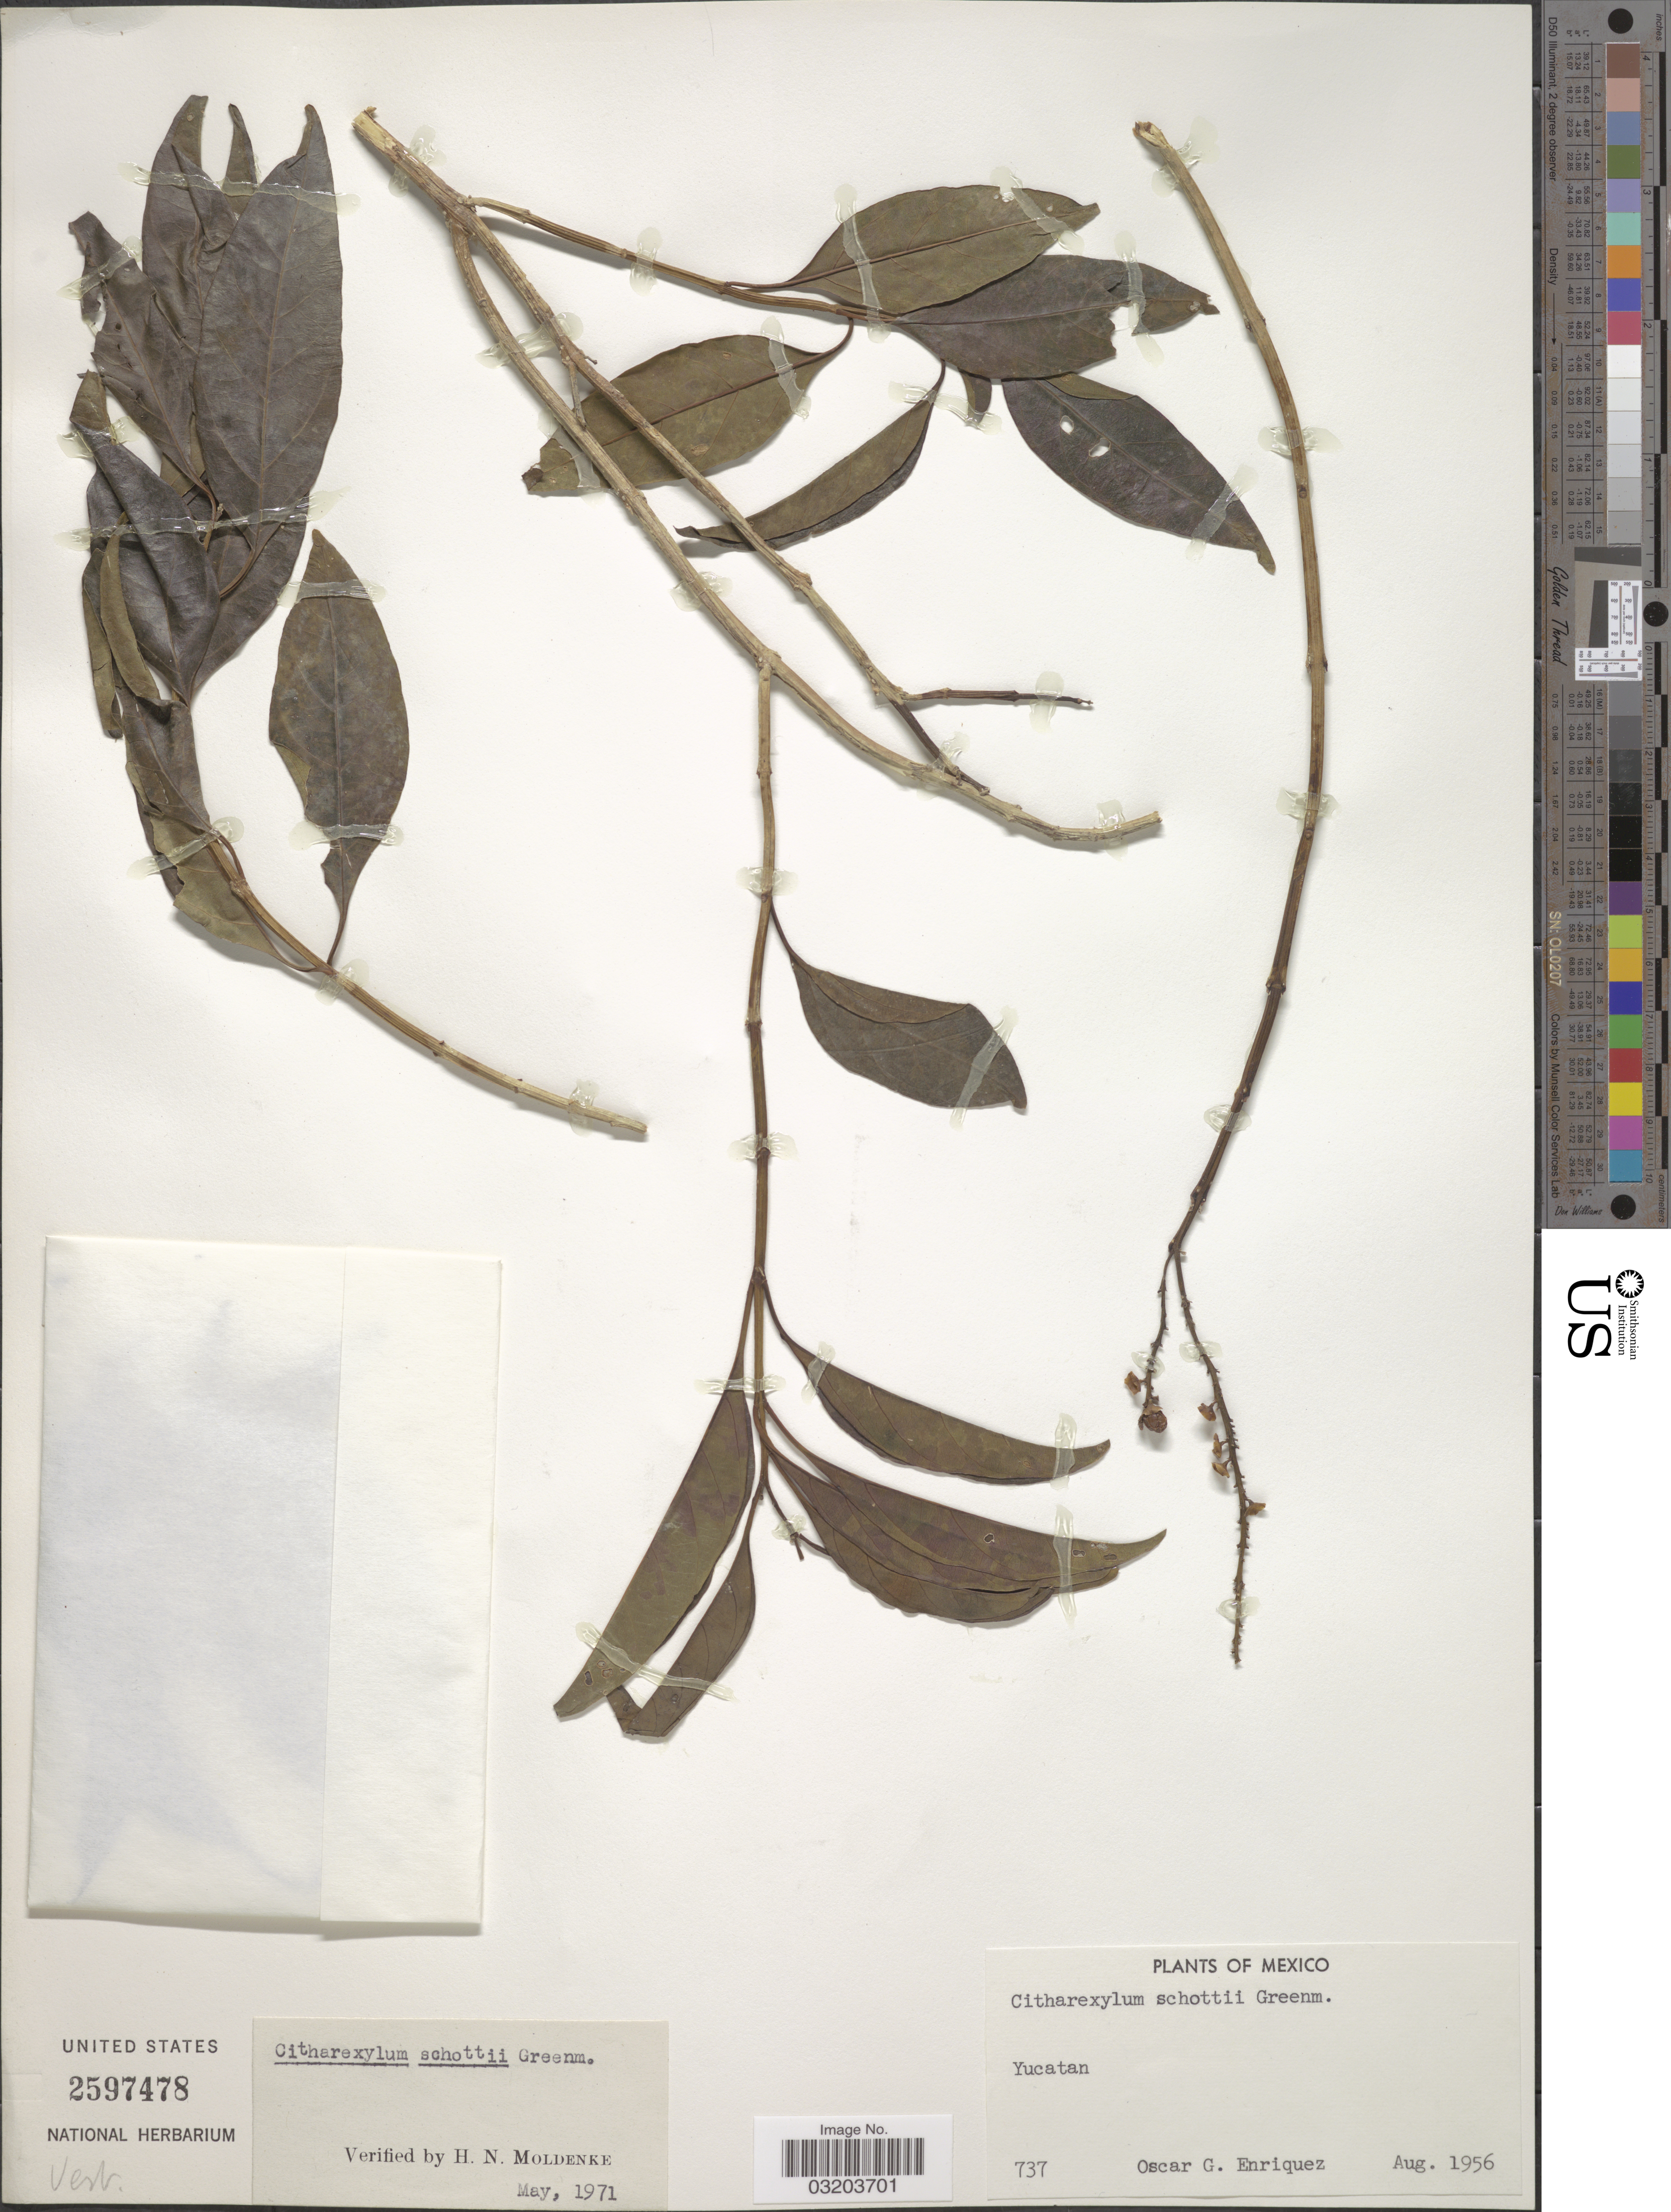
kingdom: Plantae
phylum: Tracheophyta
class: Magnoliopsida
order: Lamiales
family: Verbenaceae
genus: Citharexylum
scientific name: Citharexylum schottii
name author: Greenm.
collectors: O. Enriquez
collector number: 737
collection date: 1956-08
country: Mexico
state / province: Yucatán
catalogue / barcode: US 2597478